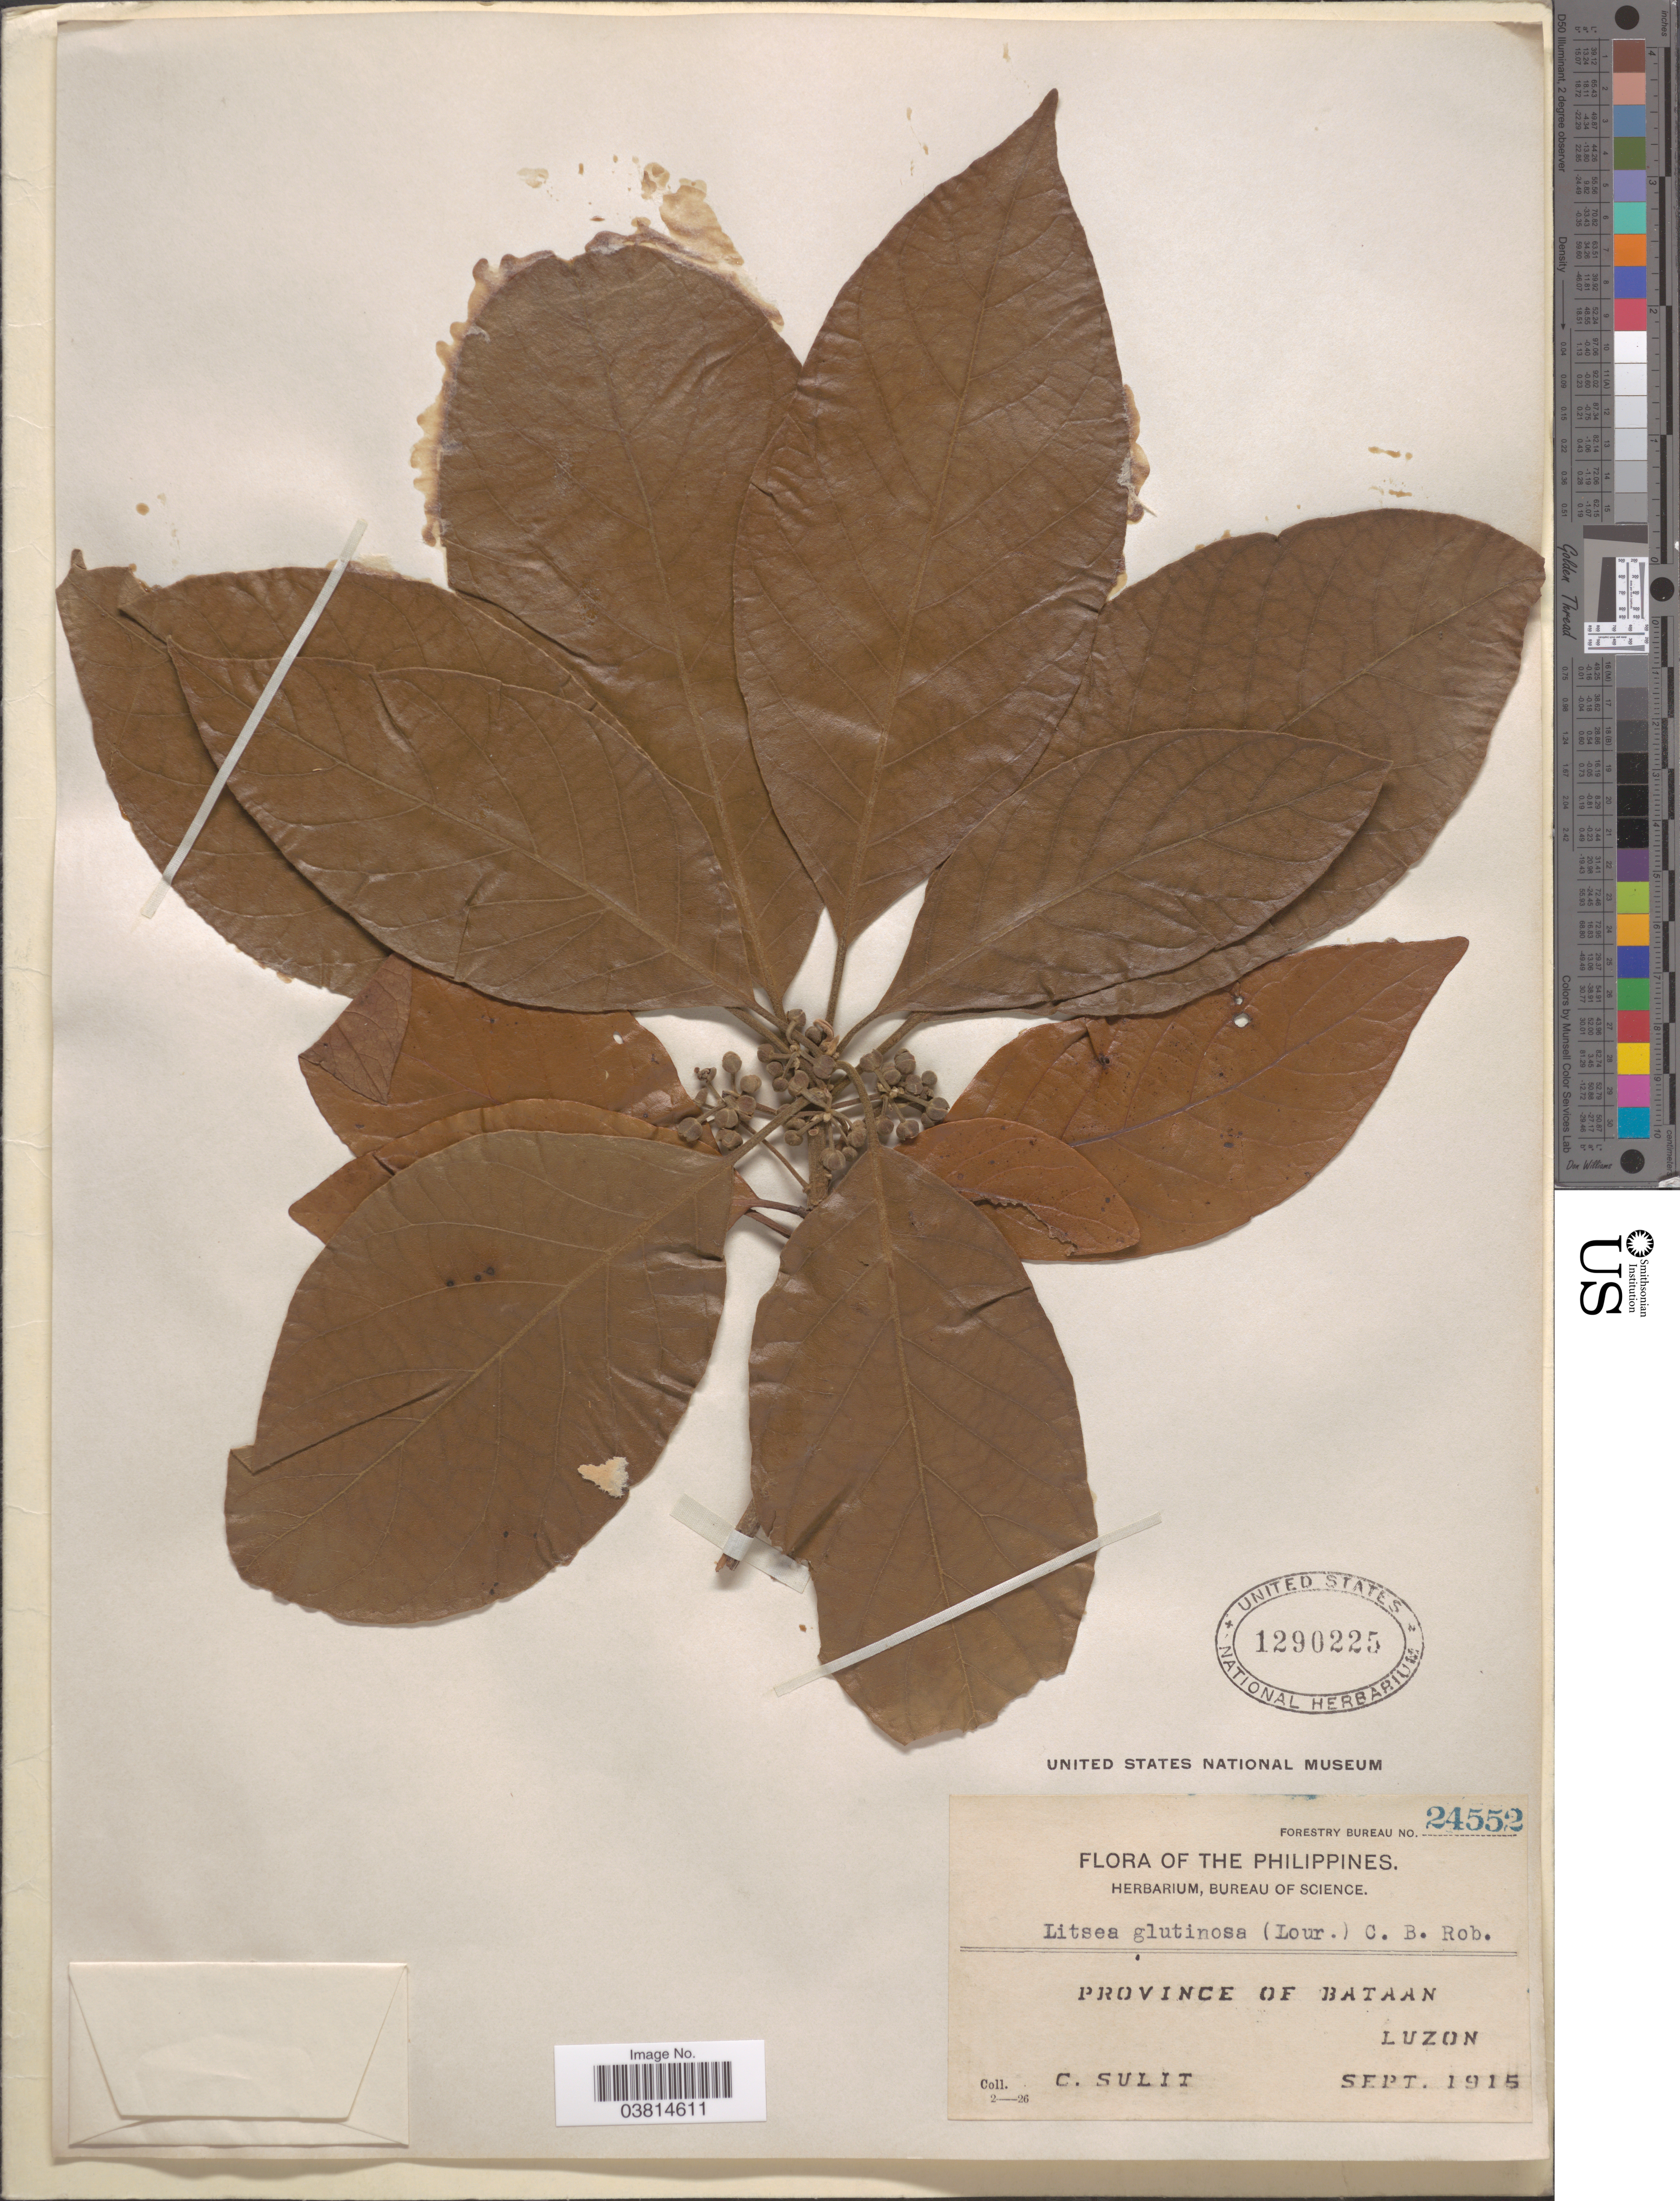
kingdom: Plantae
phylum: Tracheophyta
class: Magnoliopsida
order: Laurales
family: Lauraceae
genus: Litsea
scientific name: Litsea glutinosa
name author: (Lour.) C.B. Rob.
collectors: C. Sulit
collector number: Forestry Bureau 24552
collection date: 1915-09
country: Philippines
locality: Province of Bataan. Luzon.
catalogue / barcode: US 1290225